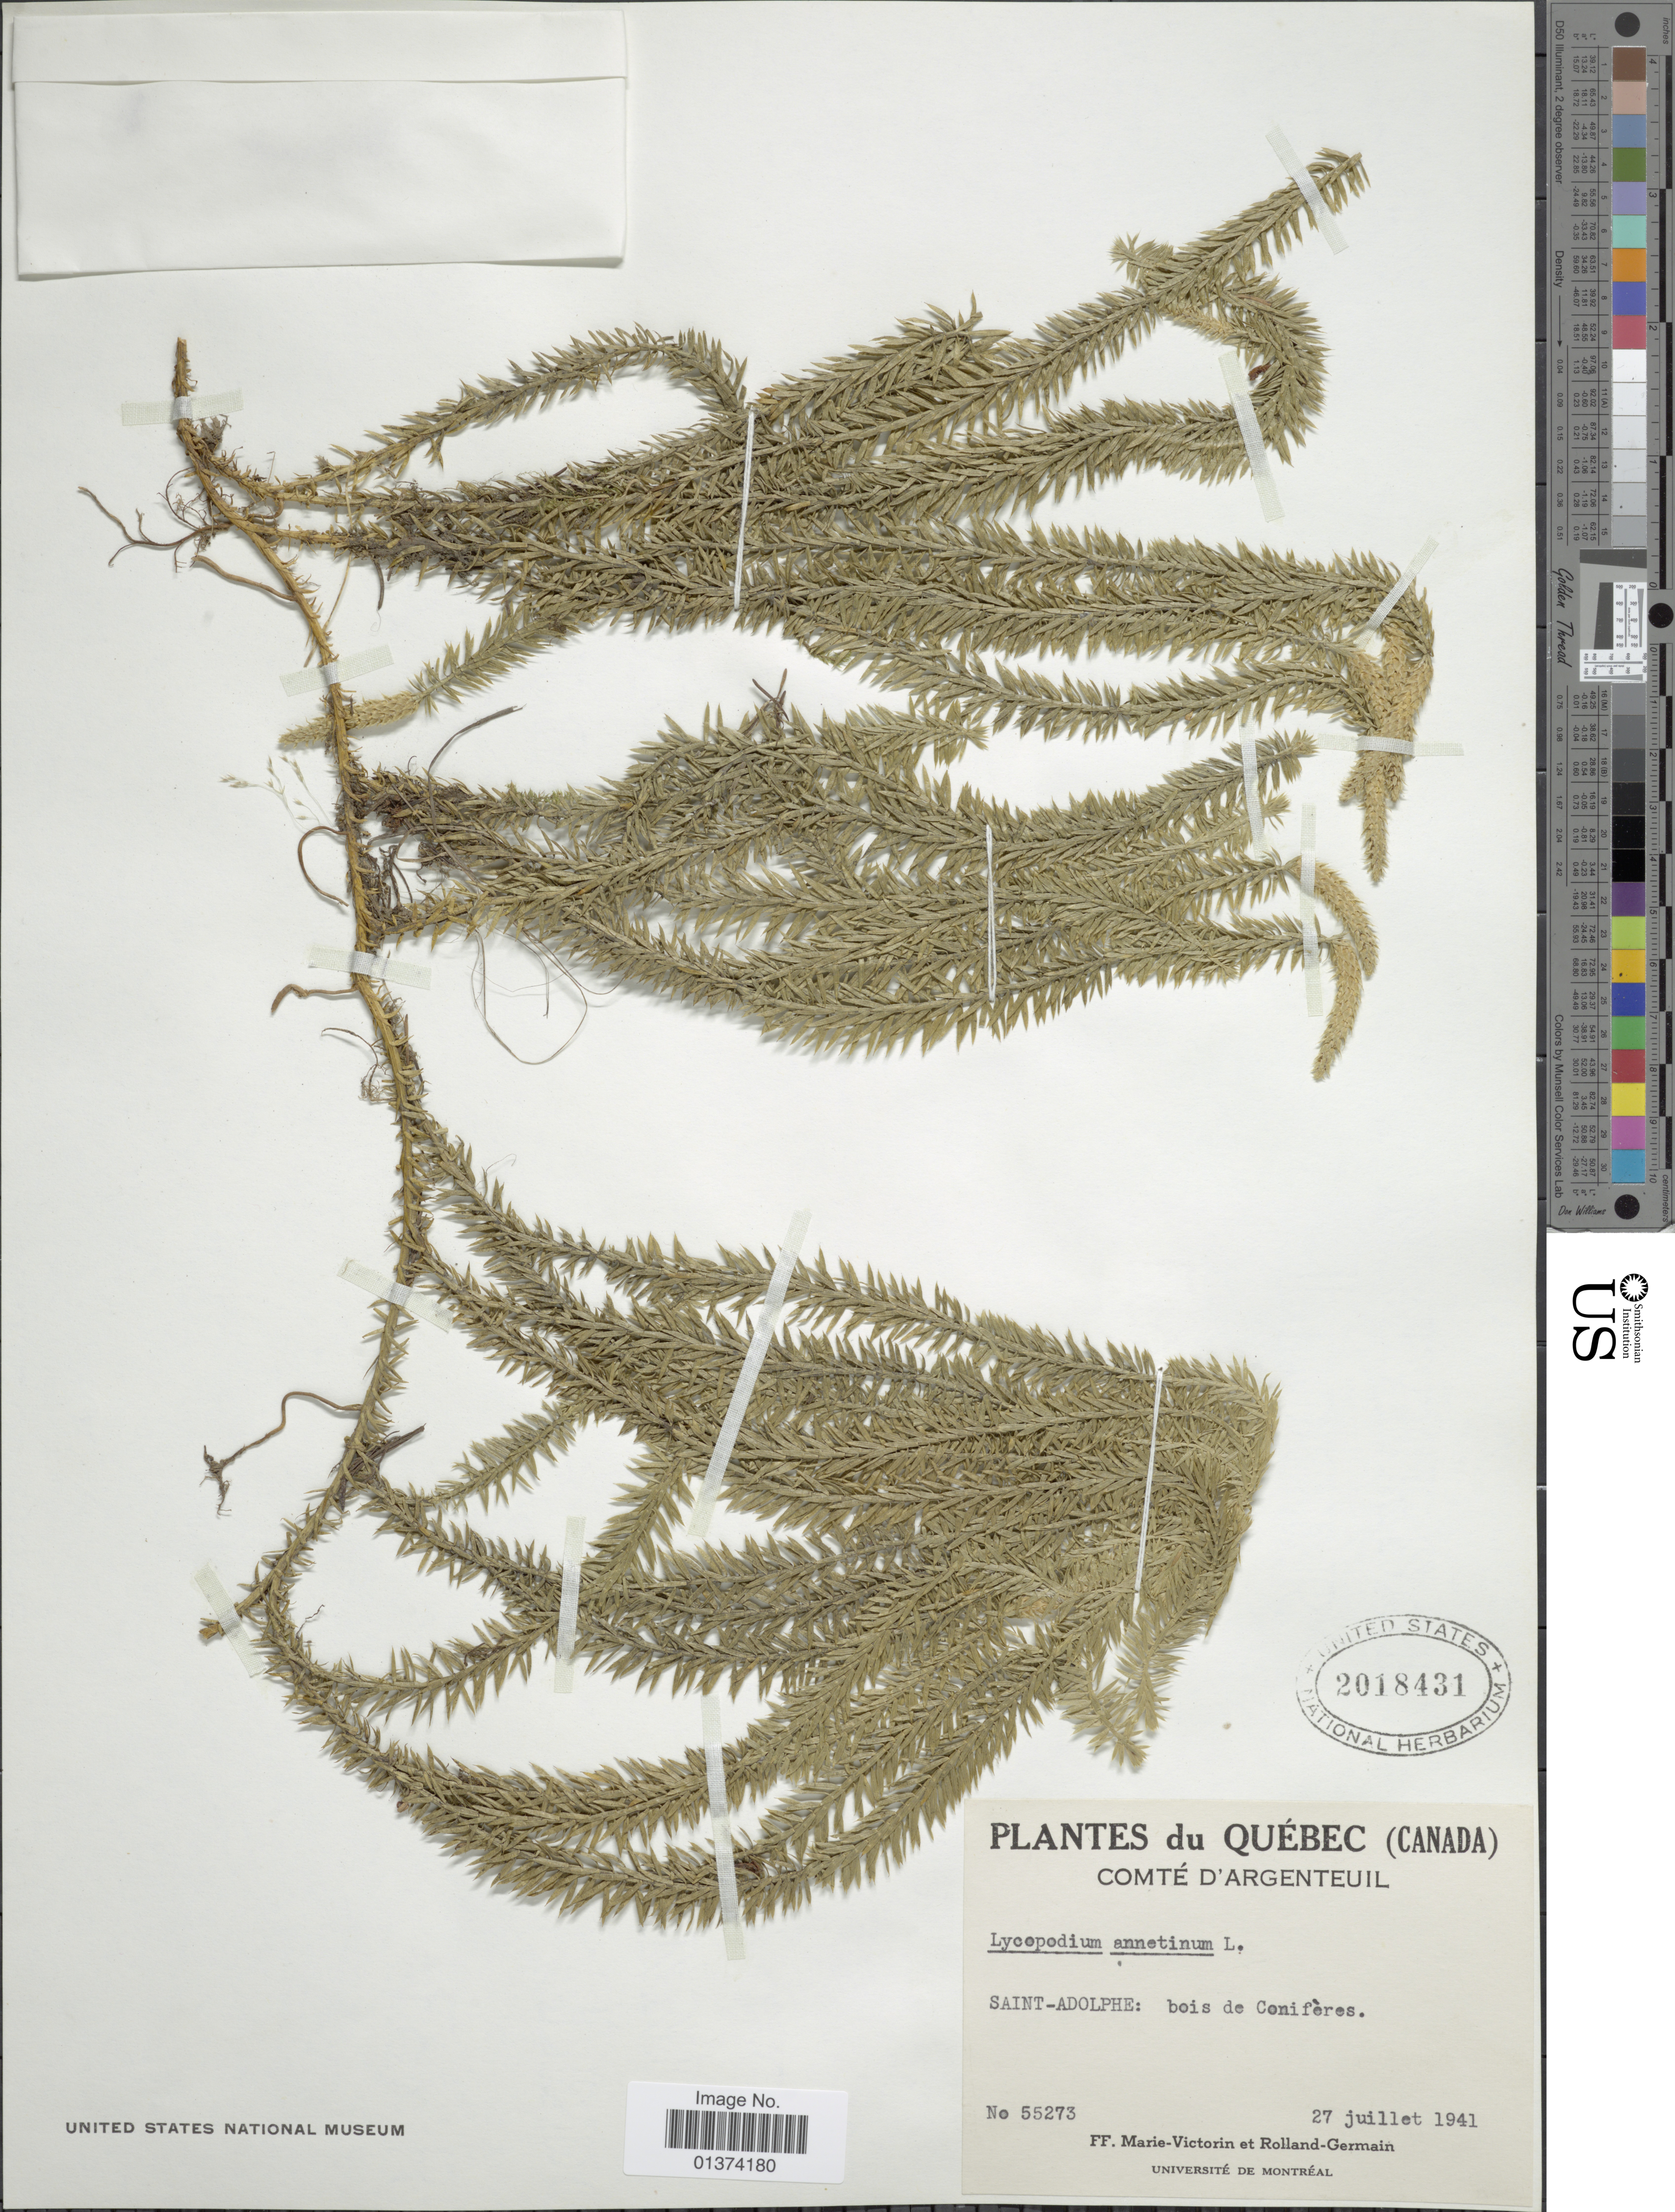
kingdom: Plantae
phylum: Tracheophyta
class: Lycopodiopsida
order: Lycopodiales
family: Lycopodiaceae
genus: Spinulum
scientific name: Spinulum annotinum subsp. annotinum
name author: (L.) A. Haines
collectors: Fr. Marie-Victorin & Rolland-Germain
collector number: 55273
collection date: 1941-07-27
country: Canada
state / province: Quebec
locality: Comté d'Argenteuil, Saint-Adolphe: bois de Conifères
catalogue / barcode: US 2018431